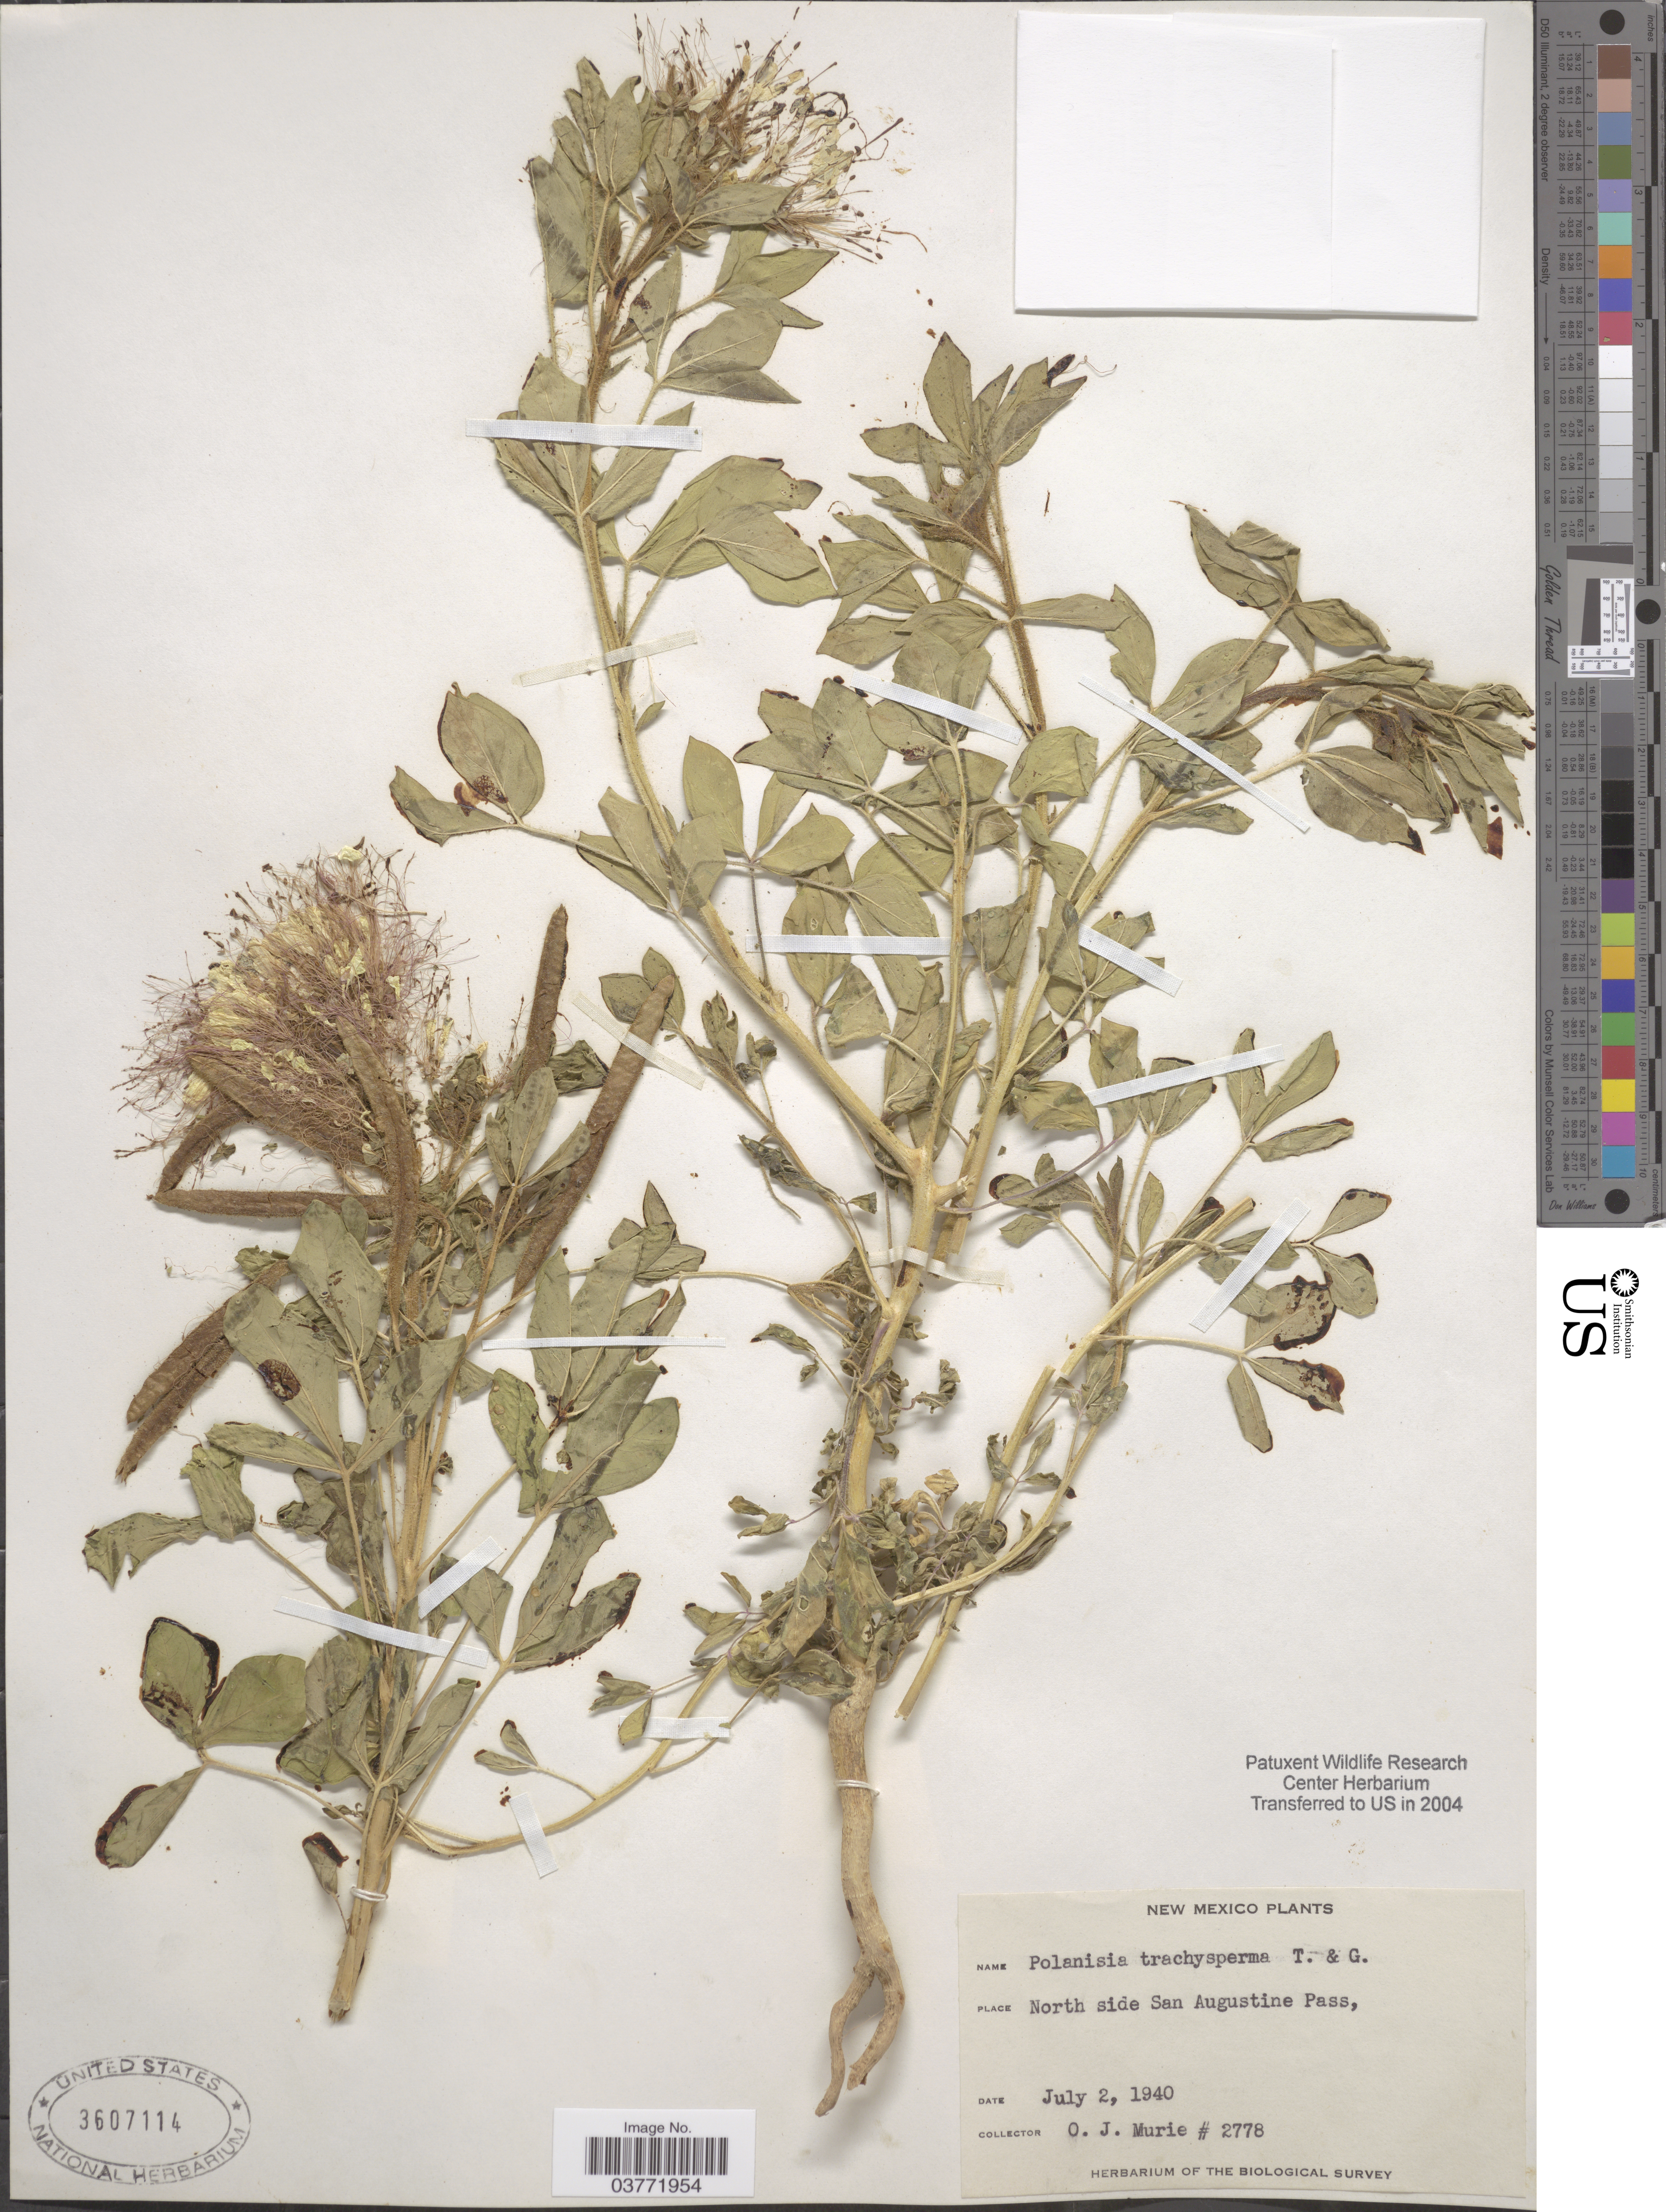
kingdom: Plantae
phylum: Tracheophyta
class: Magnoliopsida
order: Brassicales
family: Cleomaceae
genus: Polanisia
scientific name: Polanisia trachysperma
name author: Torr. & A. Gray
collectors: O. Murie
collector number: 2778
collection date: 1940-07-02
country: United States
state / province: New Mexico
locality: North side San Augustine Pass.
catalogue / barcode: US 3607114